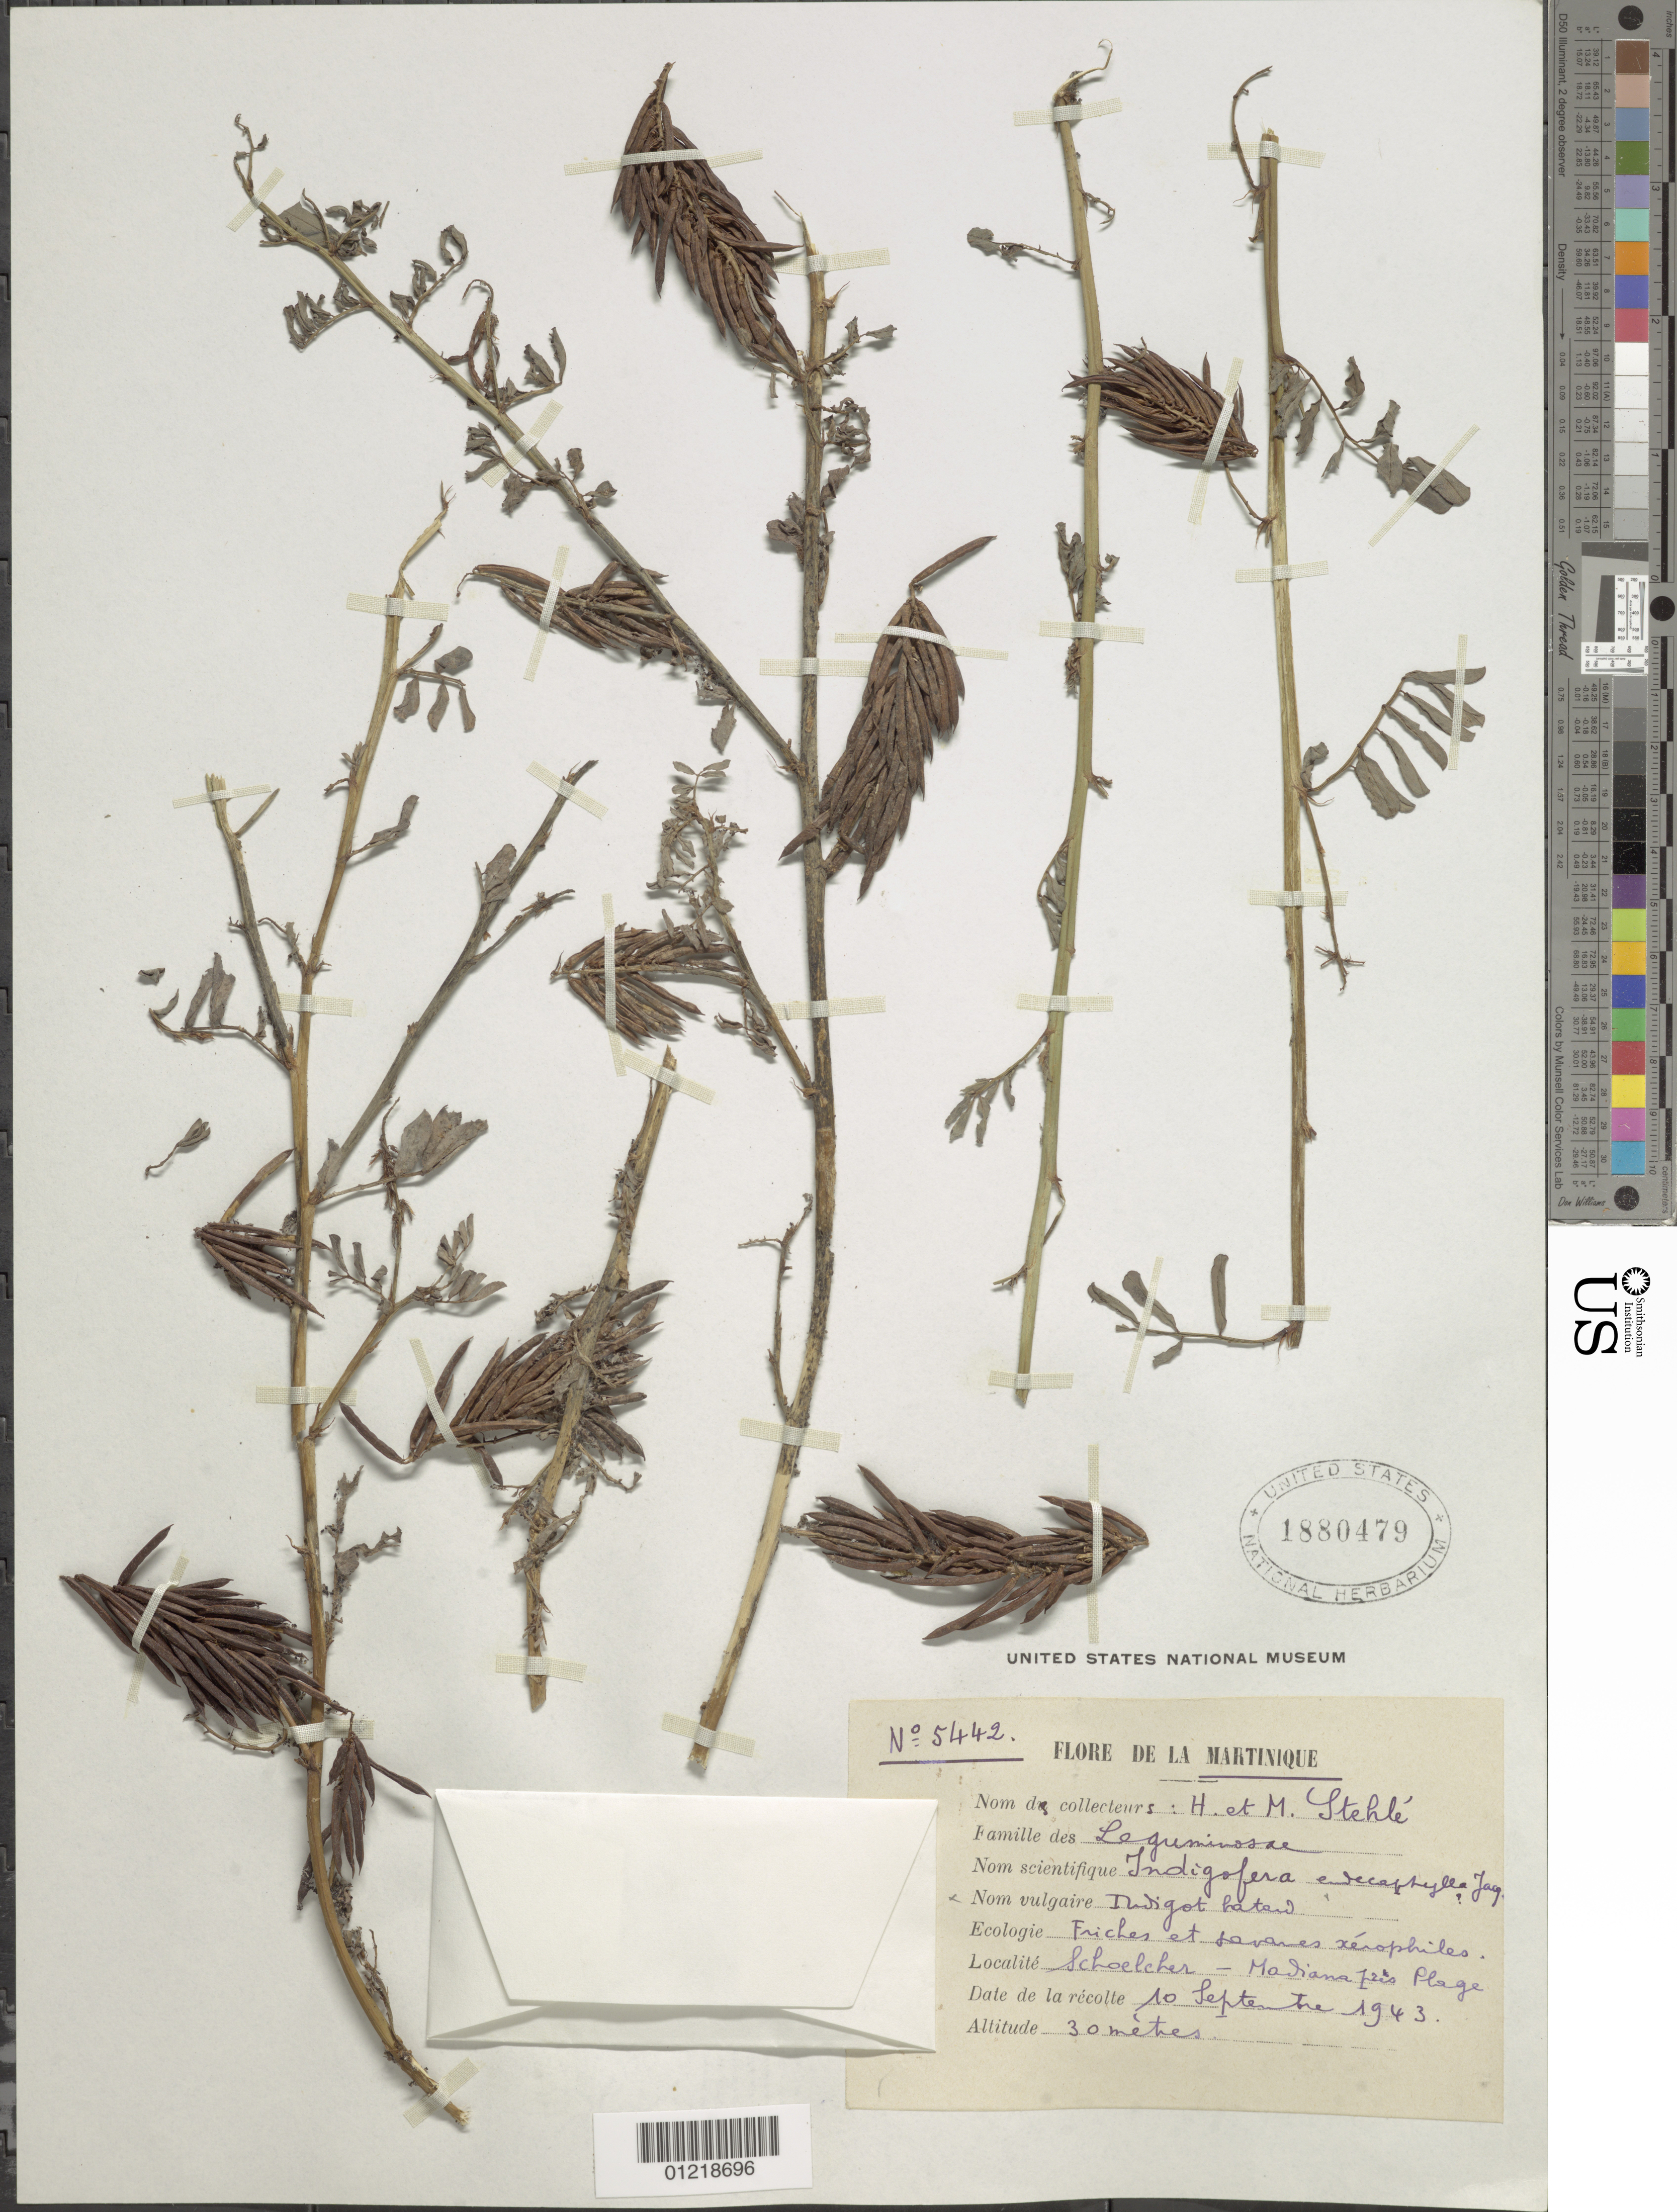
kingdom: Plantae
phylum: Tracheophyta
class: Magnoliopsida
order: Fabales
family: Fabaceae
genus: Indigofera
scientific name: Indigofera hendecaphylla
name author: Jacq.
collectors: H. Stehlé & M. Stehlé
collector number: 5442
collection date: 1943-09-10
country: Martinique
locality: Schoelcher-Madiana pres Plage.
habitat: Friches et savanes xéophiles.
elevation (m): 30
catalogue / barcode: US 1880479